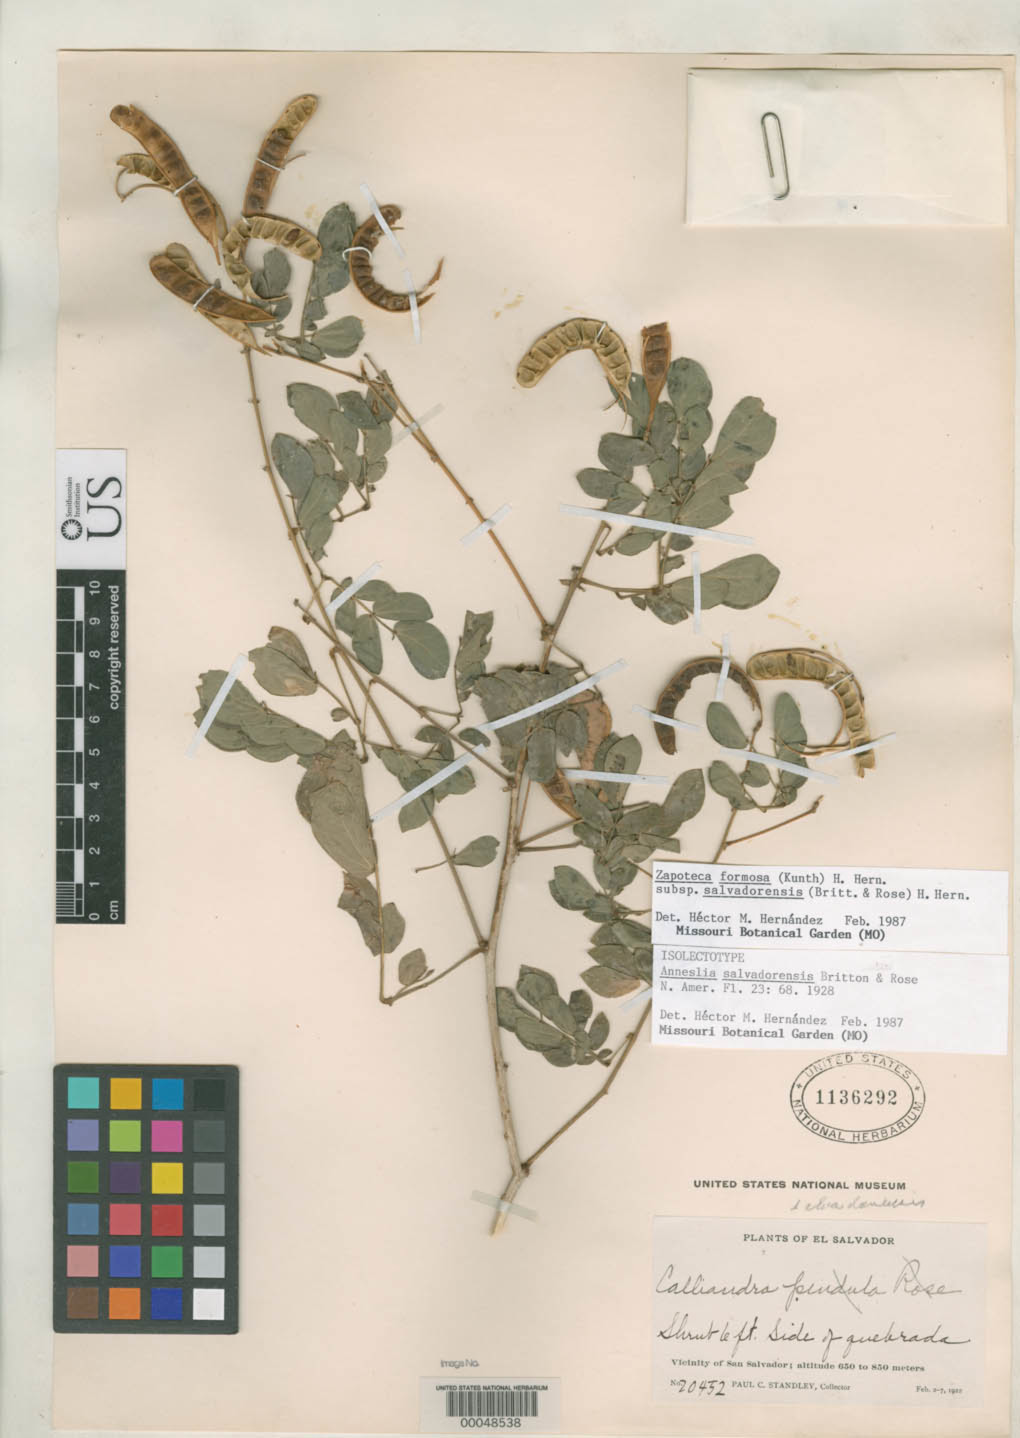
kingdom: Plantae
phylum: Tracheophyta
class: Magnoliopsida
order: Fabales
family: Fabaceae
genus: Anneslia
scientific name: Anneslia salvadorensis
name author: Britton & Rose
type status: Isolectotype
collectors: P. C. Standley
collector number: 20452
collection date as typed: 02 Feb 1922 to 07 Feb 1922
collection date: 1922-02-02/1922-02-07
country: El Salvador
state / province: San Salvador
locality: San Salvador.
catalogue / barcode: US 1136292